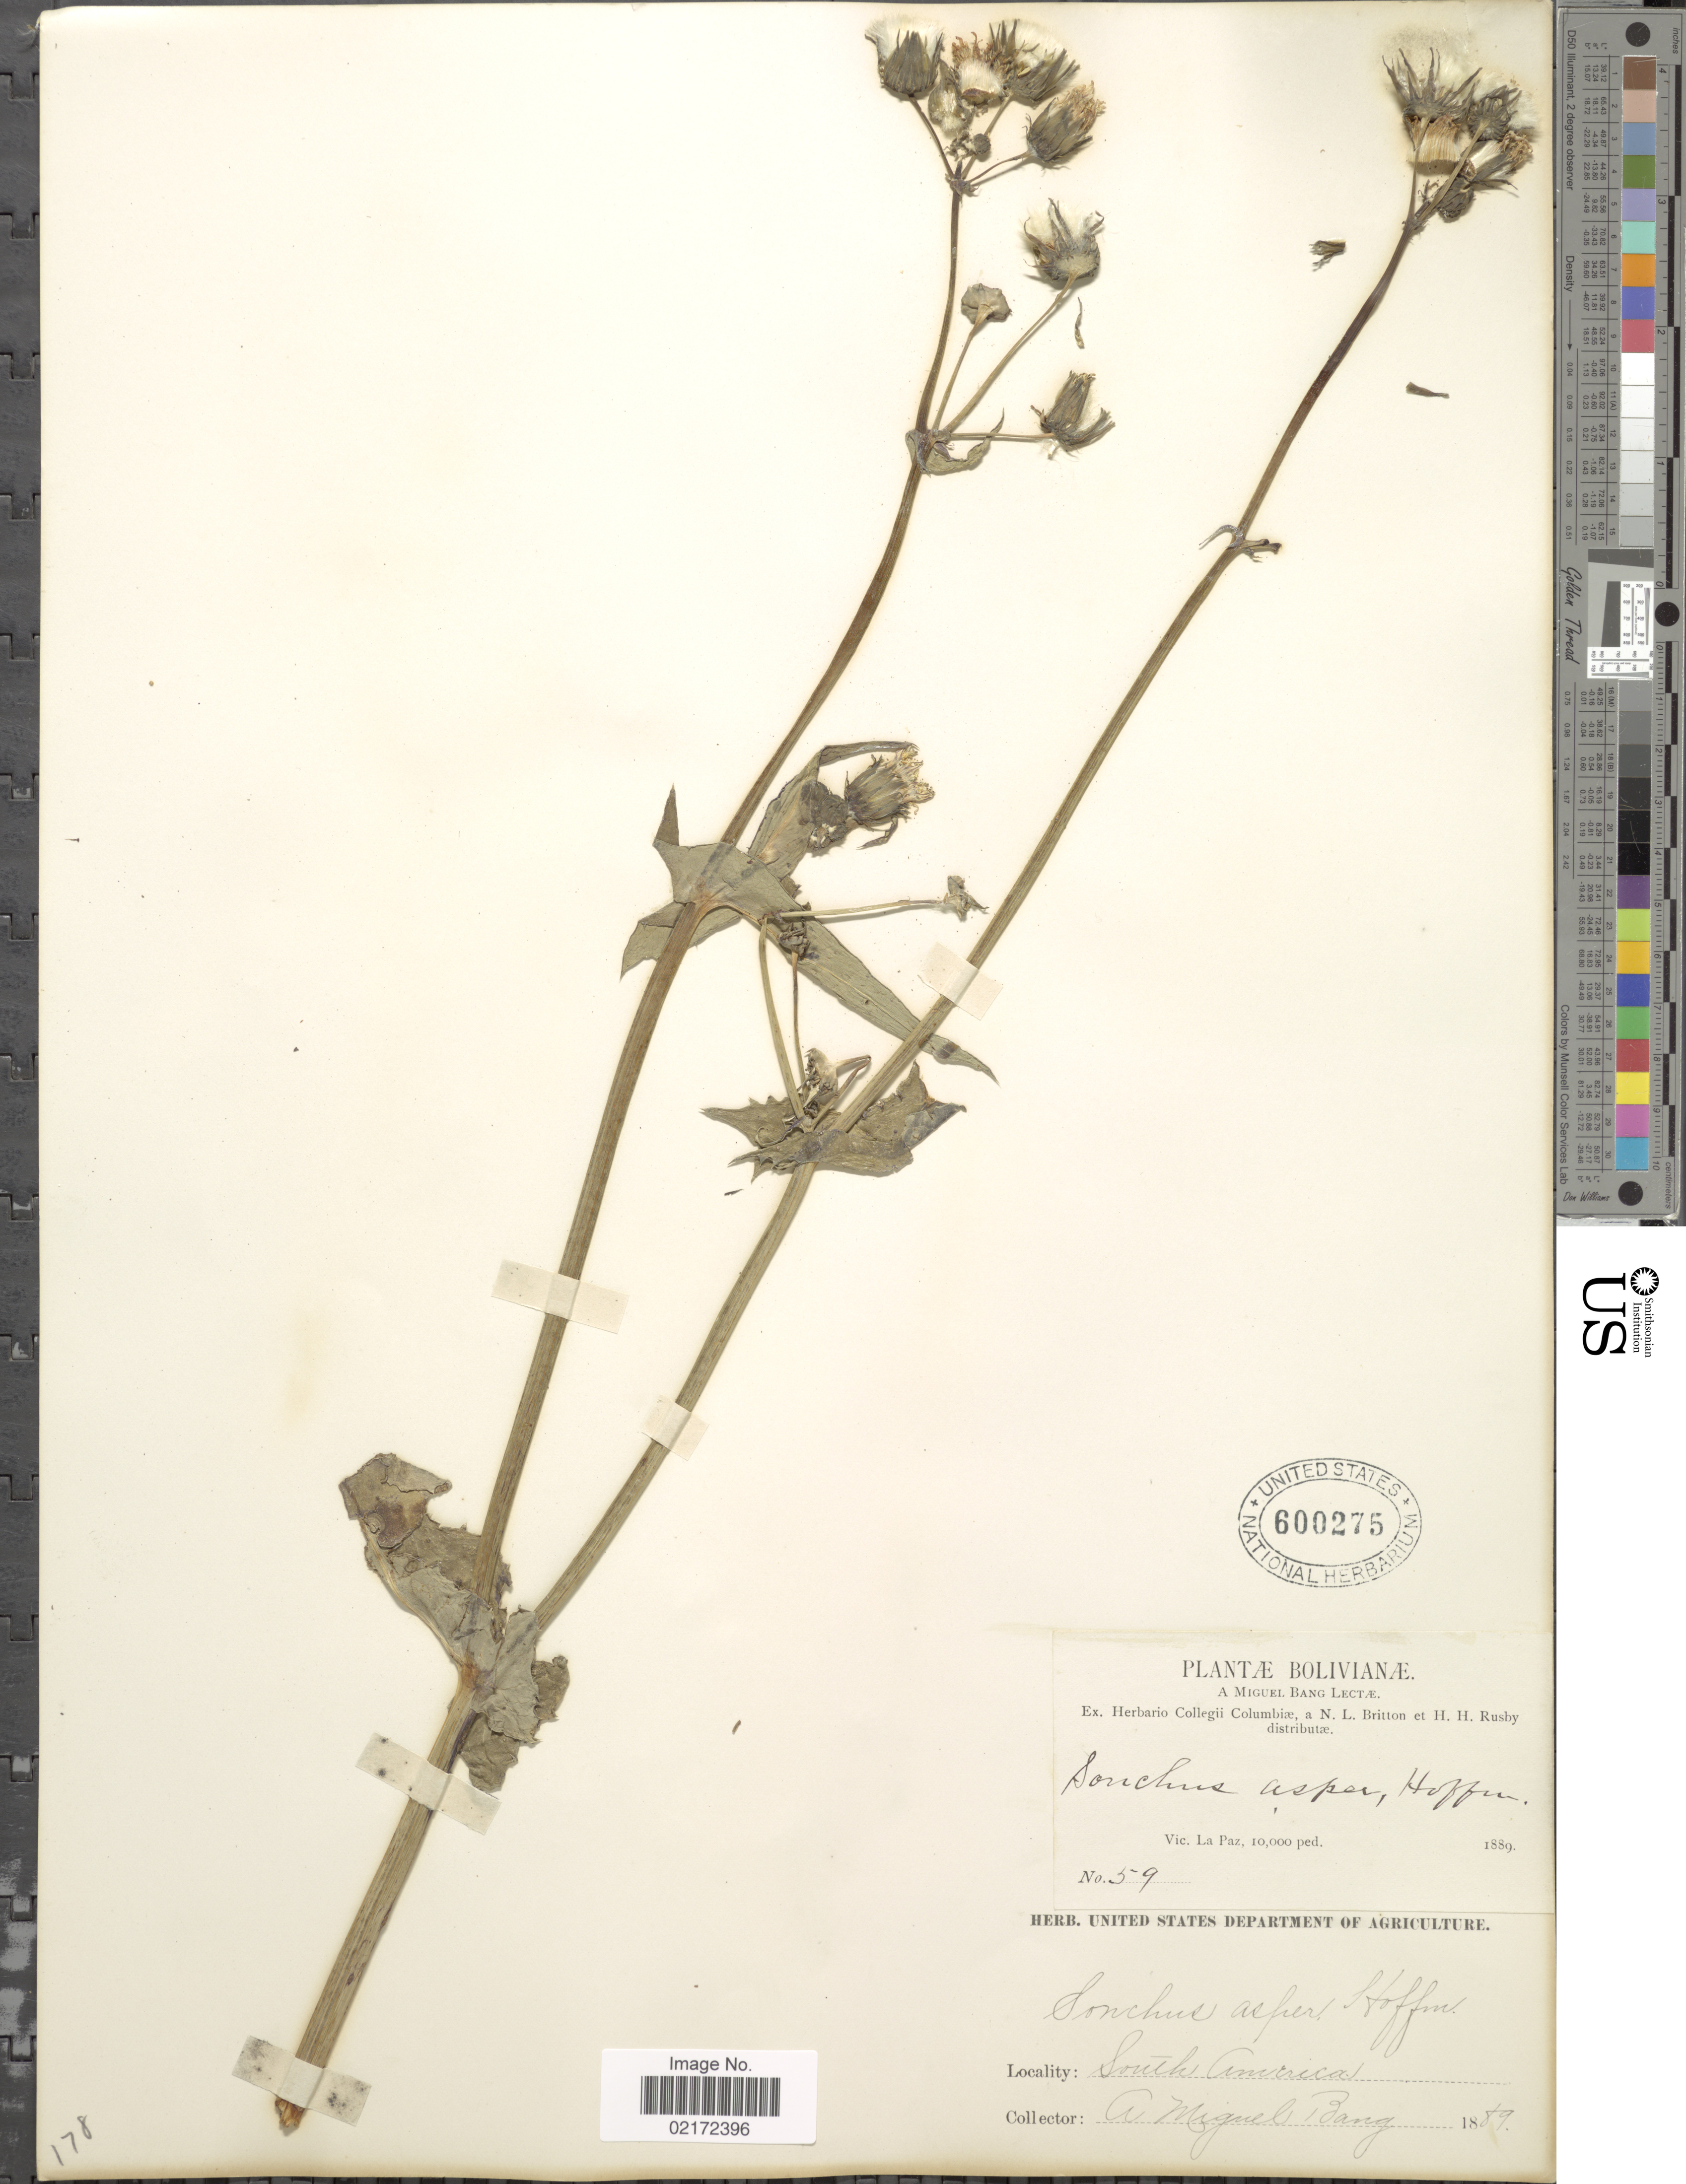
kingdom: Plantae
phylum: Tracheophyta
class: Magnoliopsida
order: Asterales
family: Asteraceae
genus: Sonchus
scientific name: Sonchus asper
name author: (L.) Hill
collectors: M. Bang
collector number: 59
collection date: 1889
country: Bolivia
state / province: La Paz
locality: Vic. La Paz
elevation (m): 3048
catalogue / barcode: US 600275